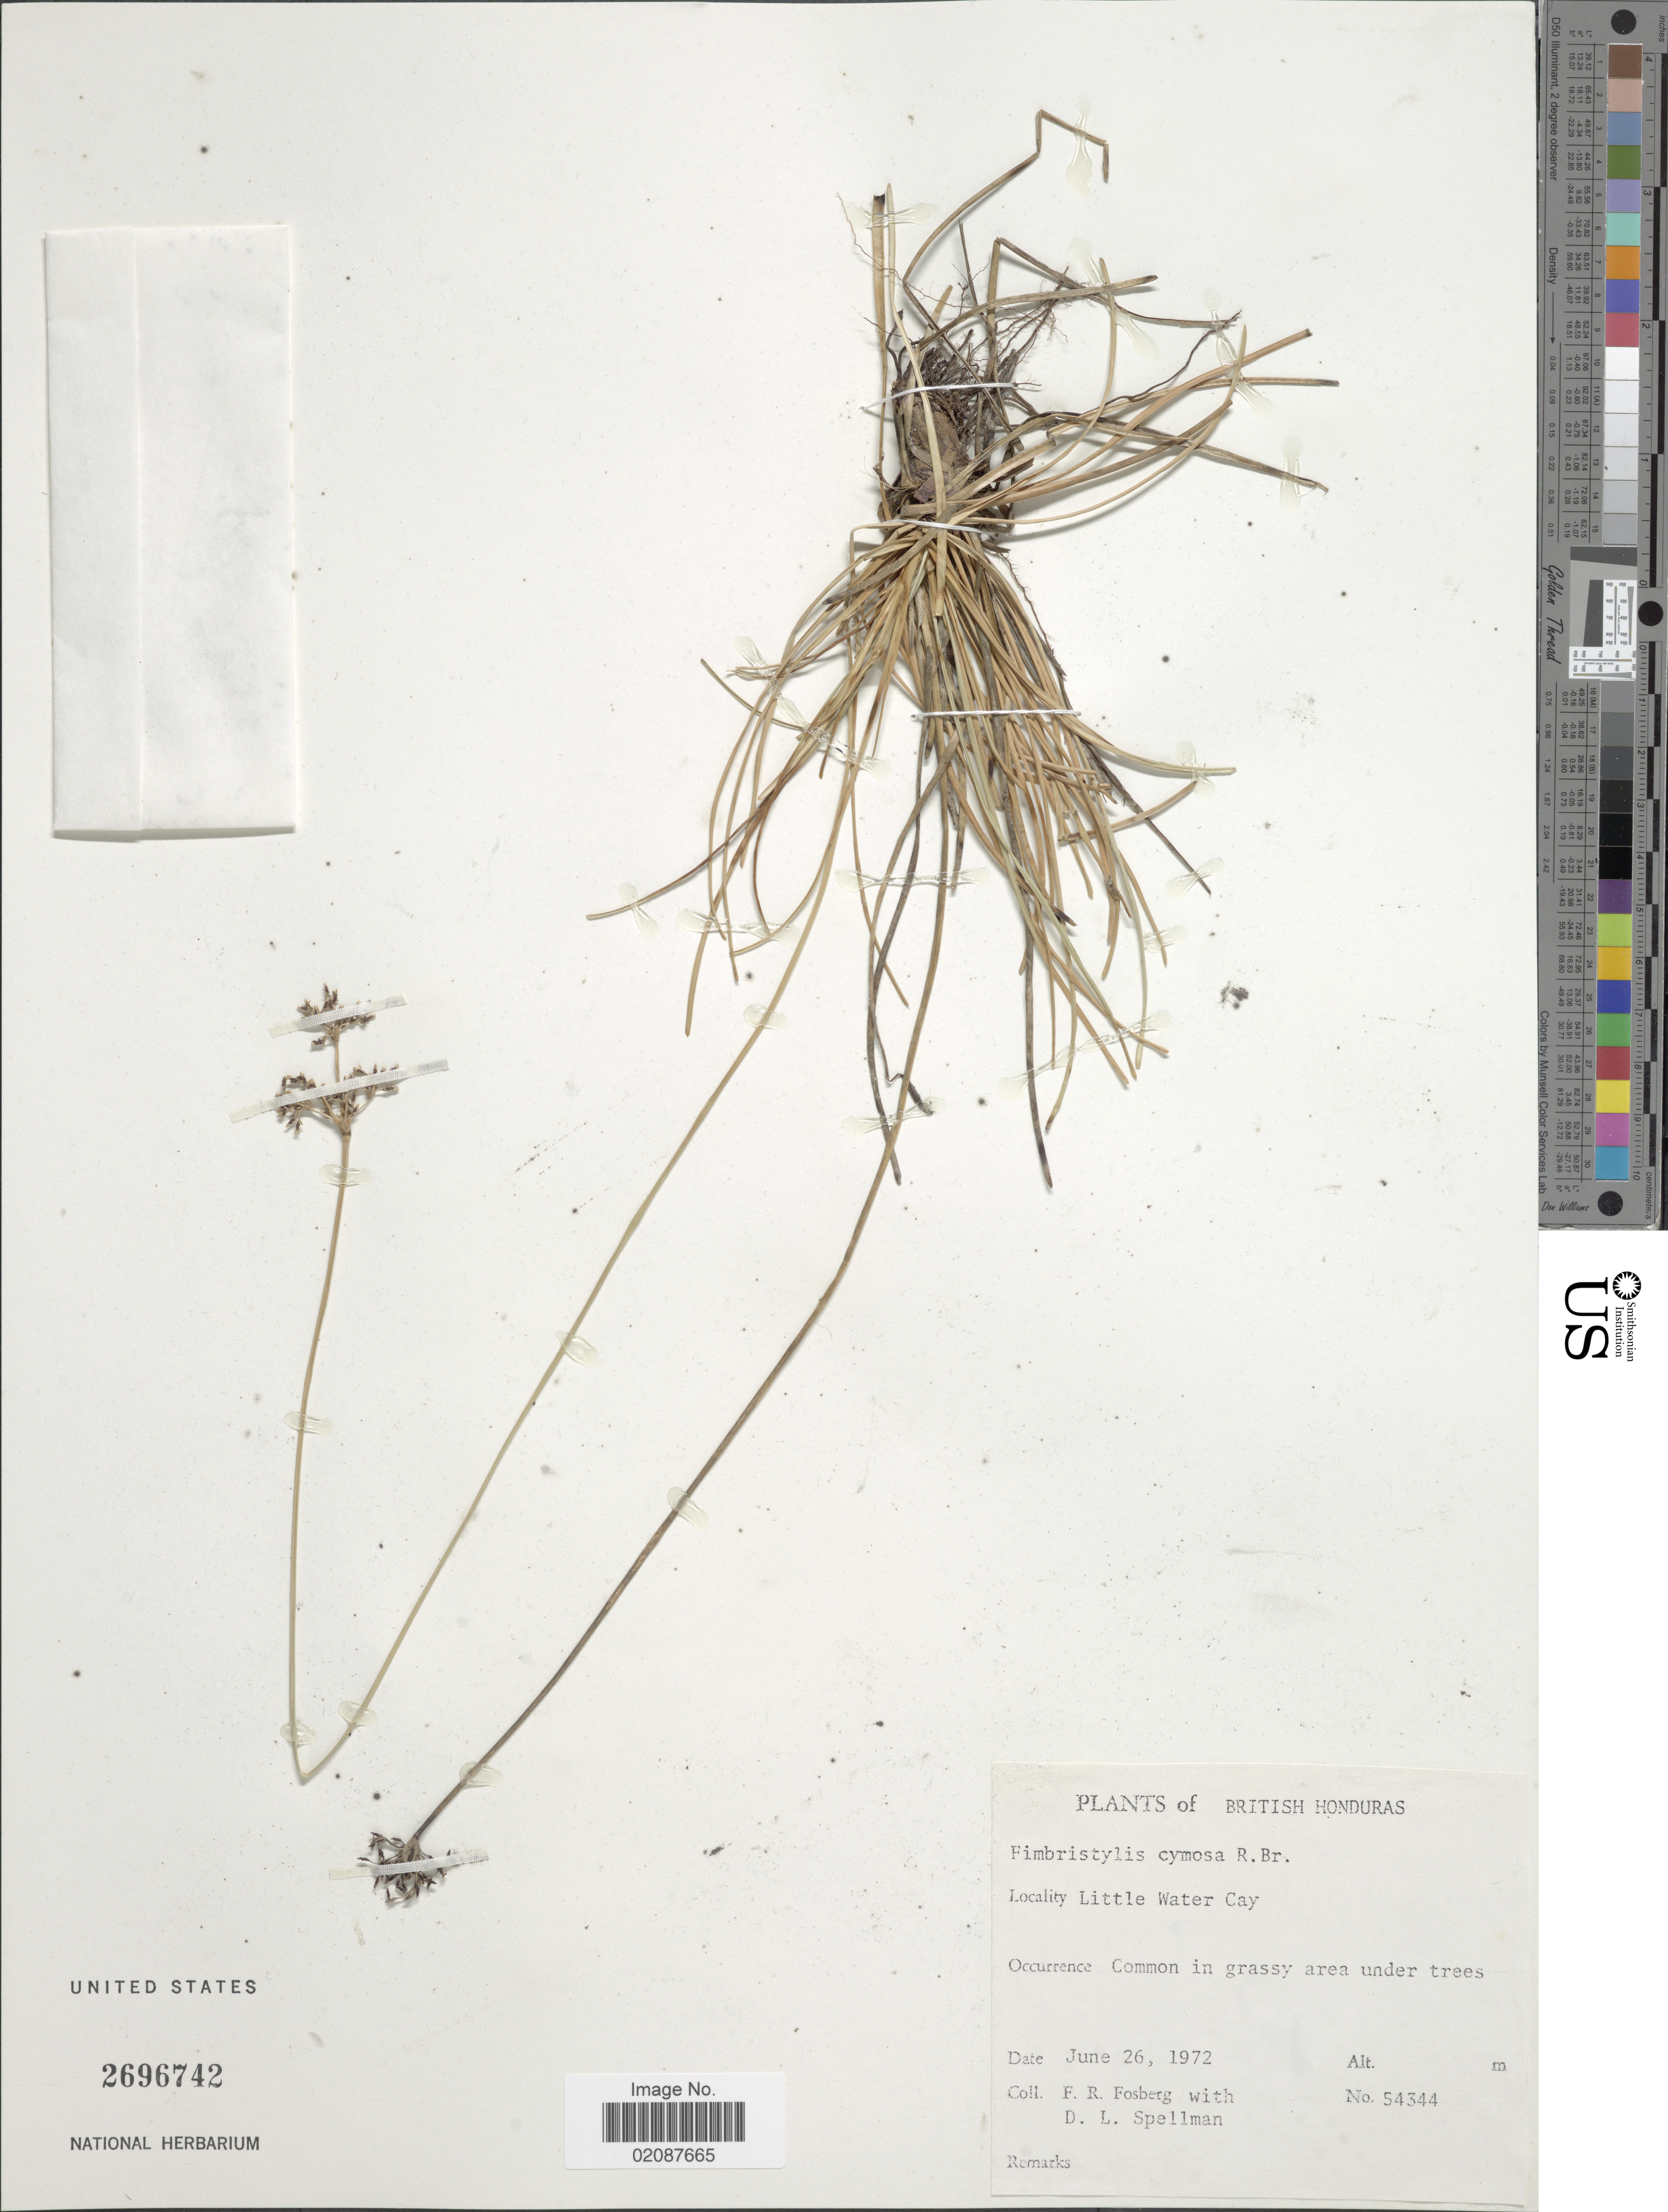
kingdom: Plantae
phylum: Tracheophyta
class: Liliopsida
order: Poales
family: Cyperaceae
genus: Fimbristylis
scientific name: Fimbristylis cymosa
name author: R. Br.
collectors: F. R. Fosberg & D. L. Spellman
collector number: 54344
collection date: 1972-06-26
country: Belize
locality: British Honduras, Little Water Cay.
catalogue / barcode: US 2696742